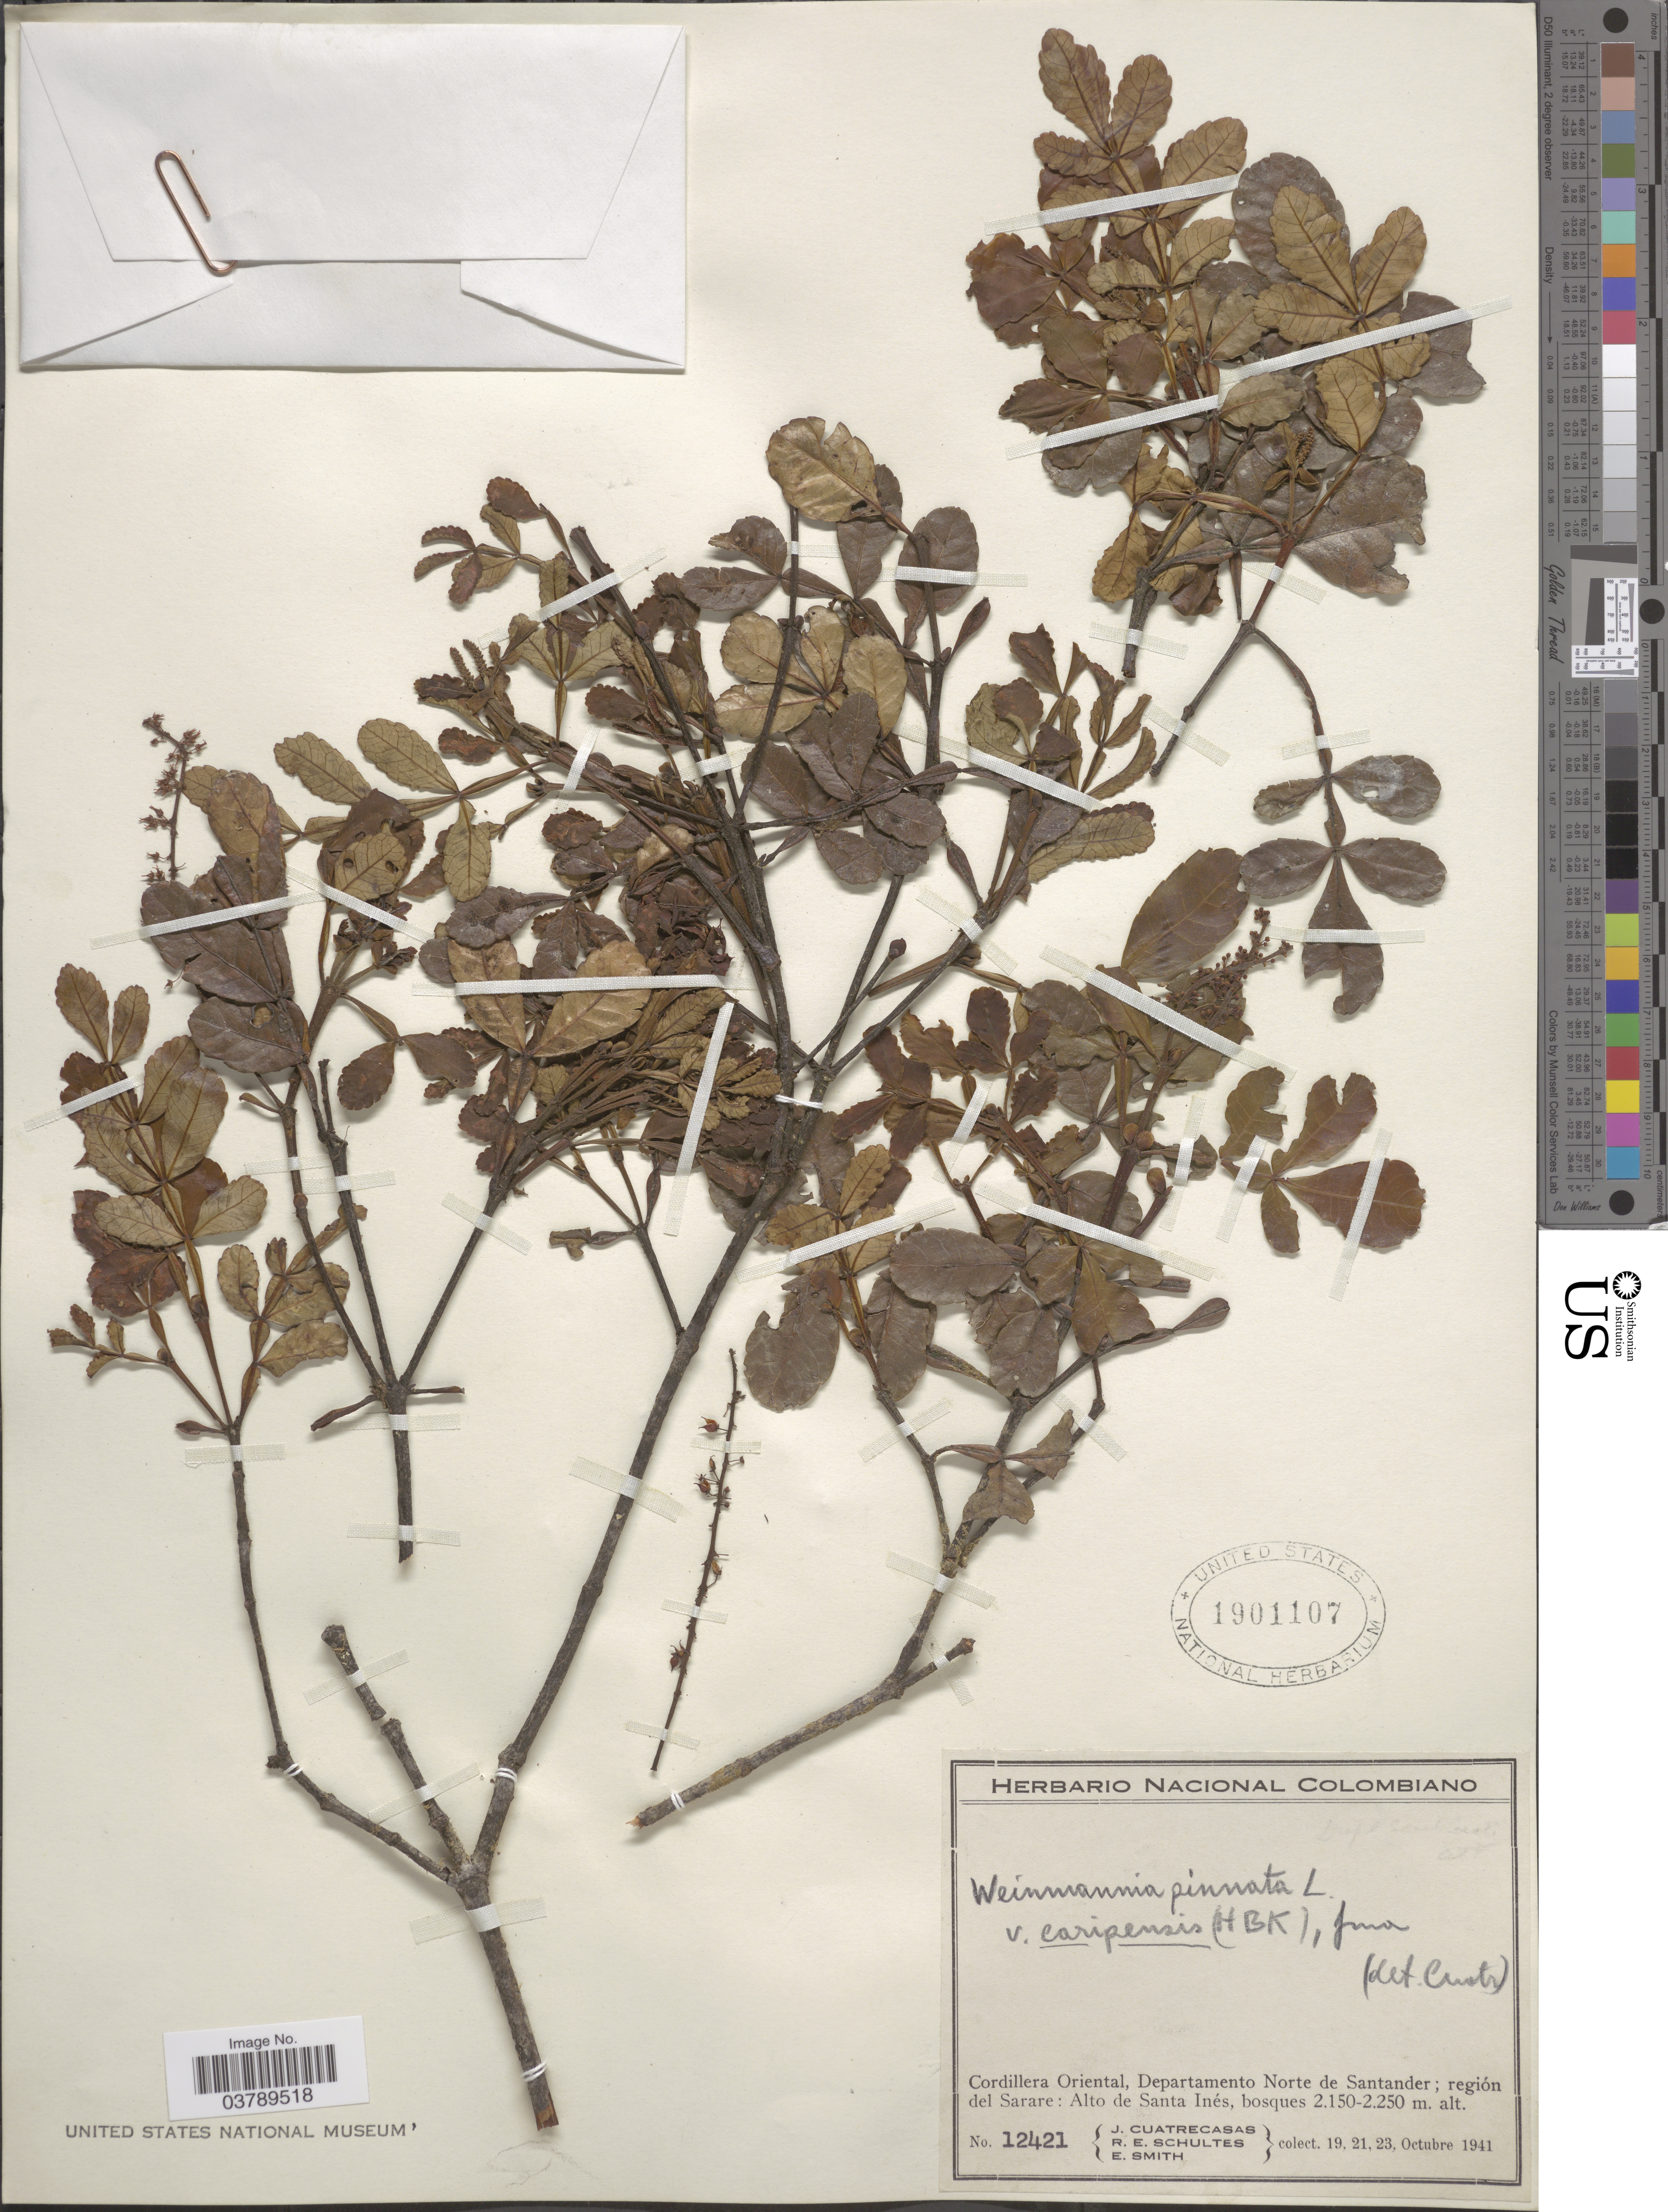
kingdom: Plantae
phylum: Tracheophyta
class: Magnoliopsida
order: Oxalidales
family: Cunoniaceae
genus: Weinmannia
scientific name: Weinmannia pinnata var. caripensis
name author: (Kunth) Cuatrec.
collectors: J. Cuatrecasas, R. E. Schultes & E. Smith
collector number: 12421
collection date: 1941-10-19/1941-10-23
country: Colombia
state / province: Norte de Santander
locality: Cordillera Oriental, Departamento Norte de Santander; región del Sarare: Alto de Santa Inés.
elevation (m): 2150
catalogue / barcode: US 1901107